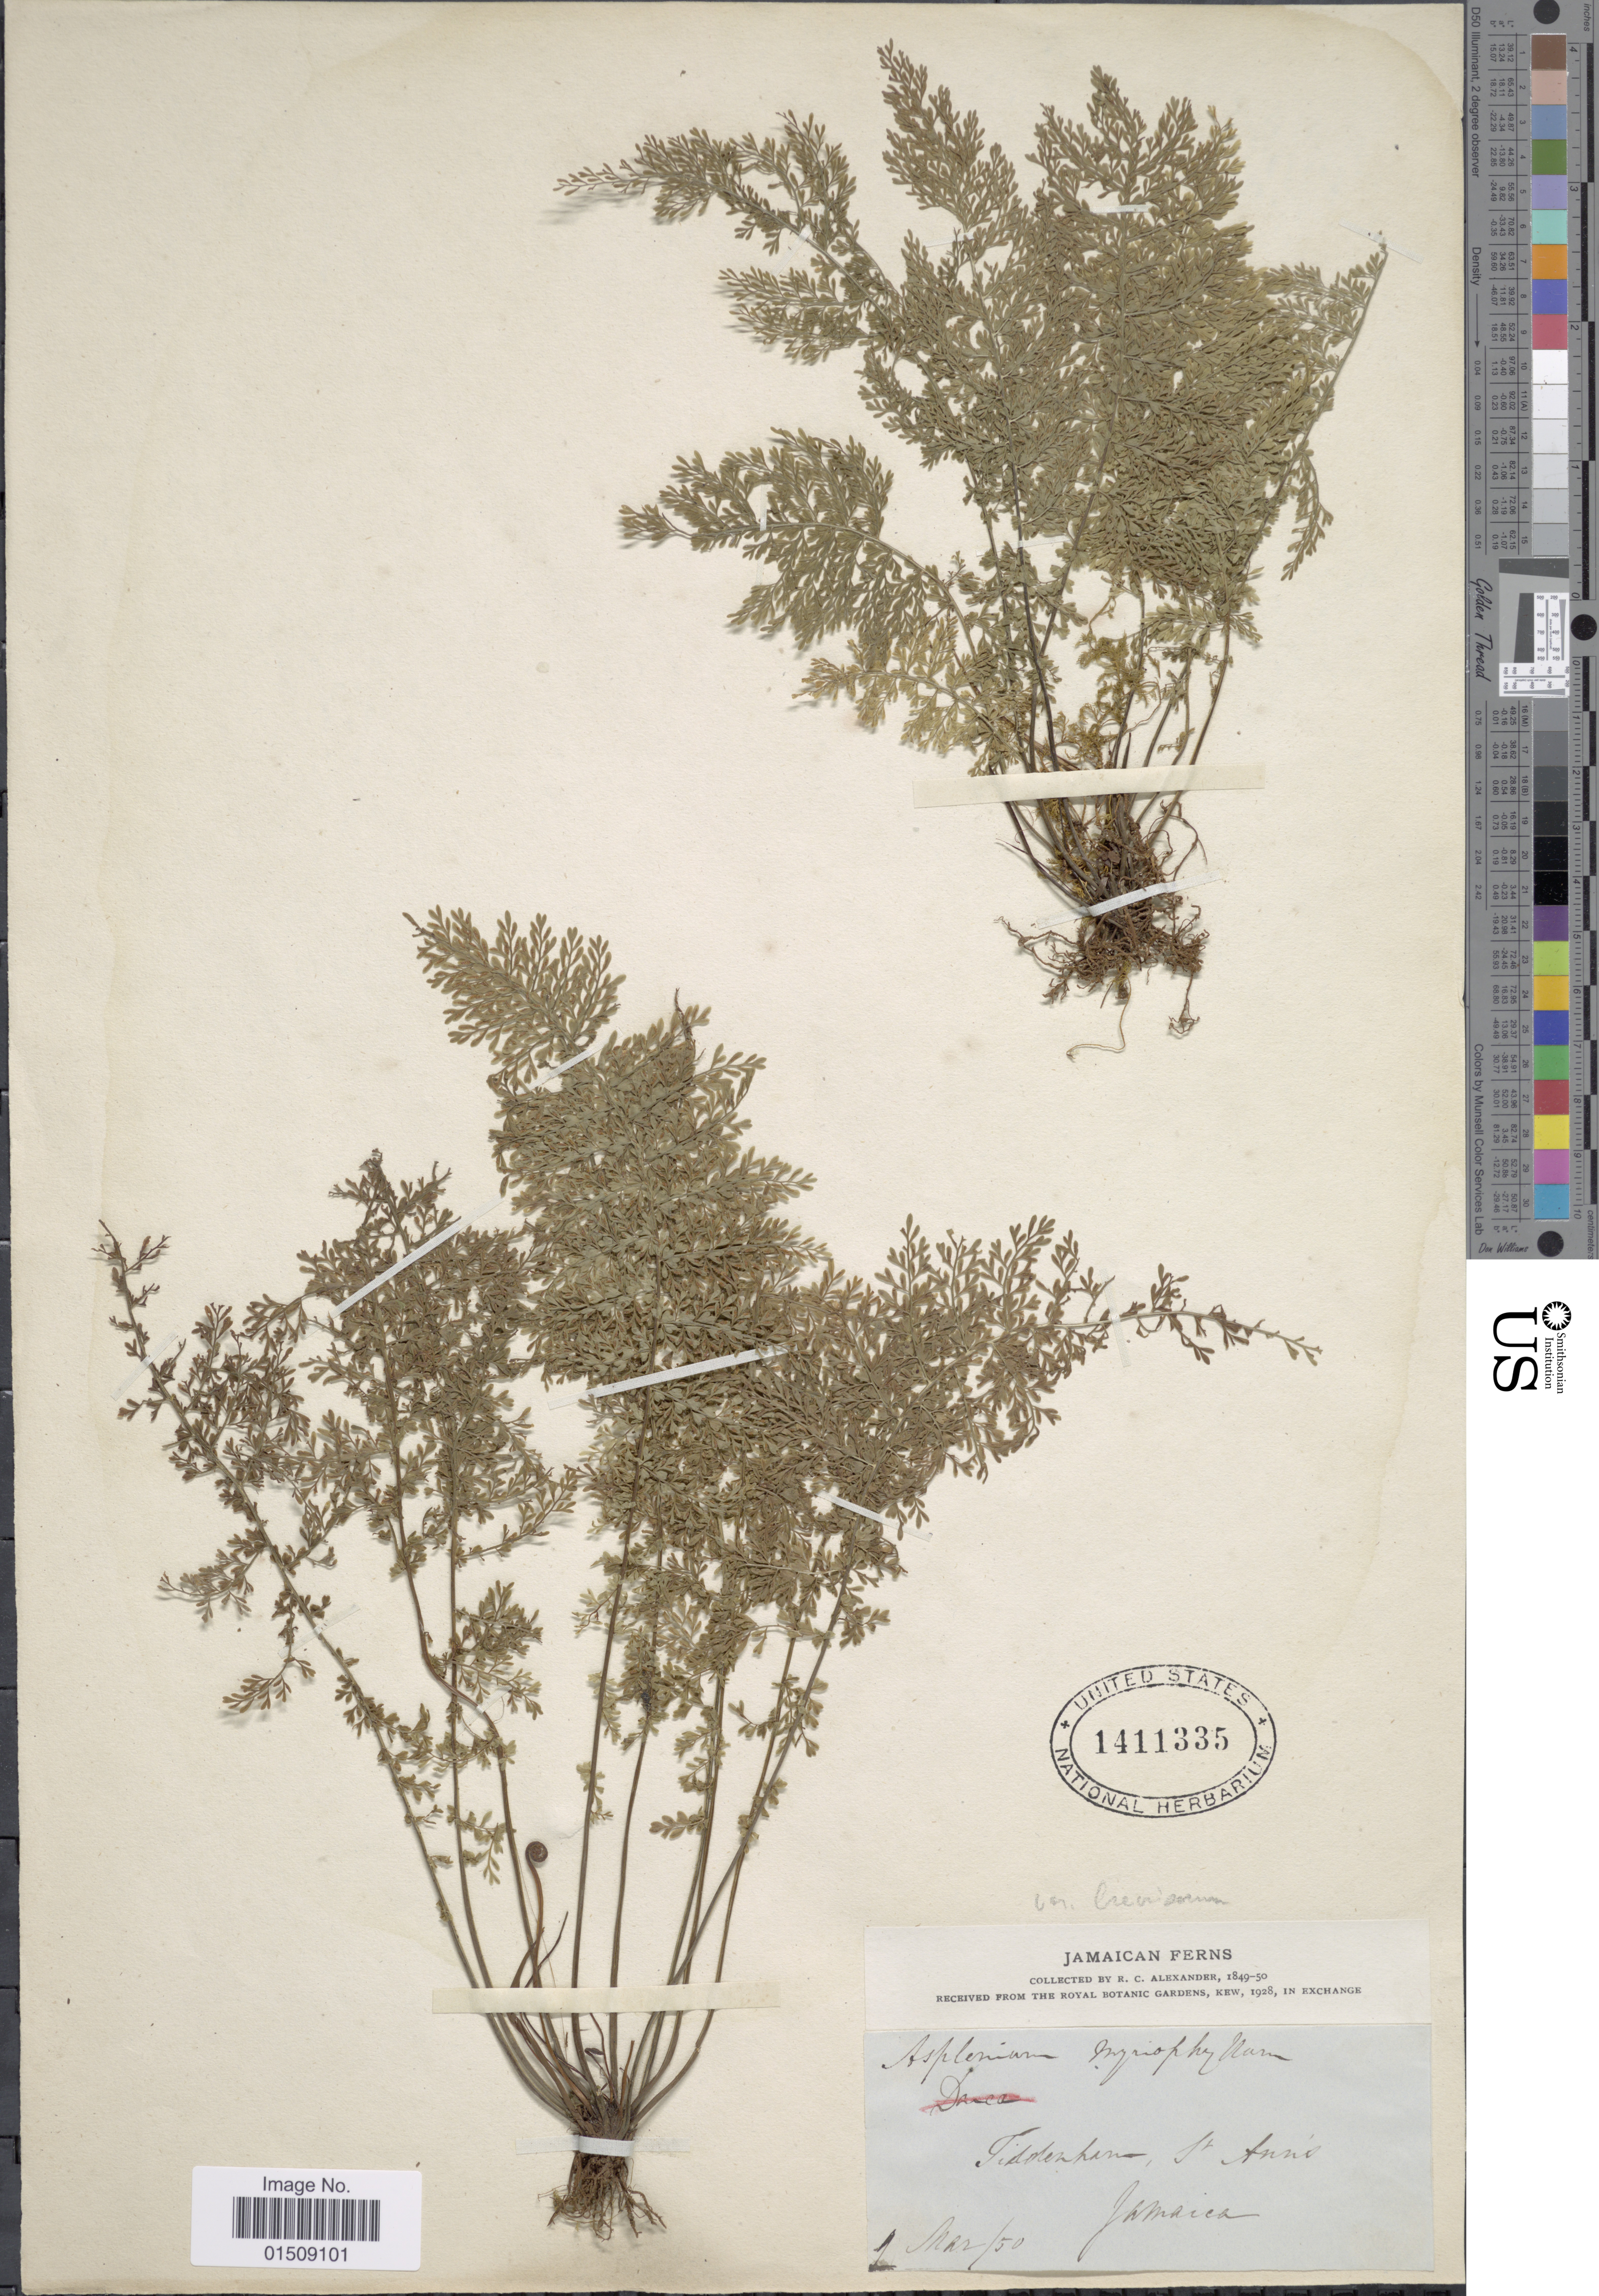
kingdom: Plantae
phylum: Tracheophyta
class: Polypodiopsida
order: Polypodiales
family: Aspleniaceae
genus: Asplenium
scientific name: Asplenium myriophyllum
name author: (Sw.) C. Presl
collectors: R. C. Alexander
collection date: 1850-03-09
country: Jamaica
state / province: Saint Ann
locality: Tiddenham, St. Ann's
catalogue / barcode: US 1411335